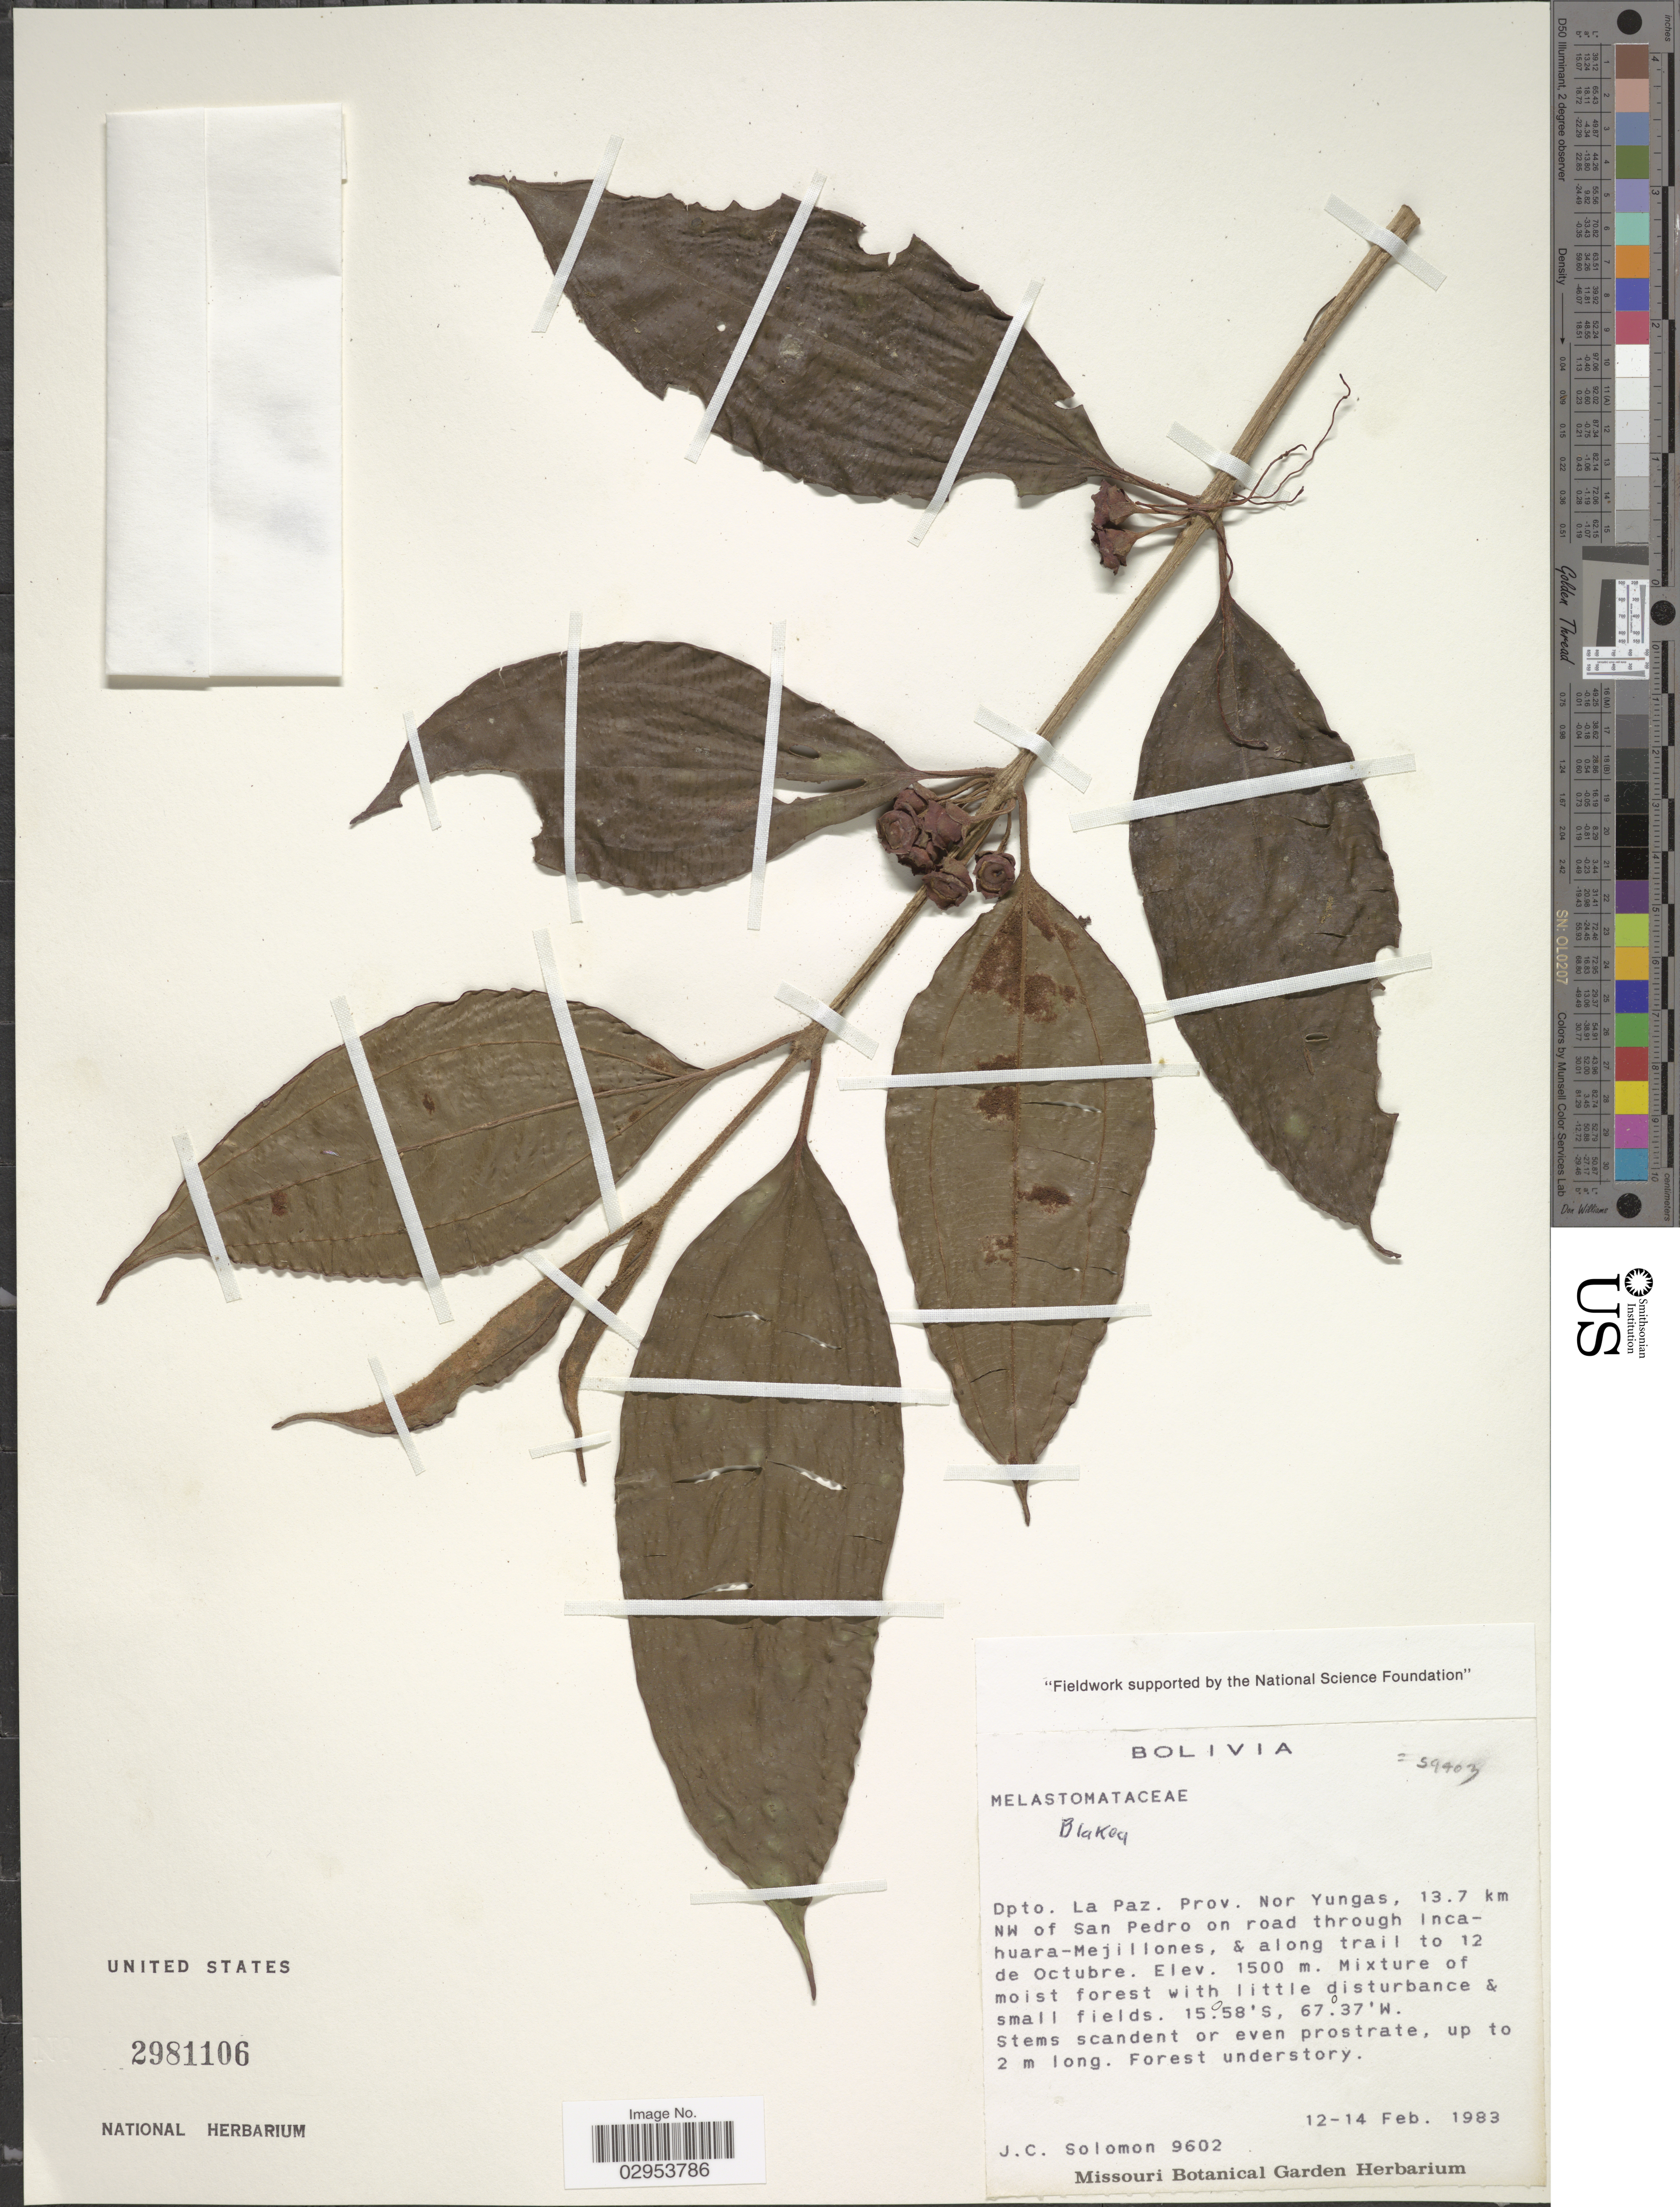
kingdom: Plantae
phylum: Tracheophyta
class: Magnoliopsida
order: Myrtales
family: Melastomataceae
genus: Blakea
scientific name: Blakea sp.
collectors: J. C. Solomon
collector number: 9602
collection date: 1983-02-12/1983-02-14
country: Bolivia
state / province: La Paz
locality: Dpto. La Paz. Prov. Nor Yungas, 13.7 km NW of San Pedro on road through Incahuara-Mejillones, & along trail to 12 de Octubre.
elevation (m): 1500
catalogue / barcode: US 2981106